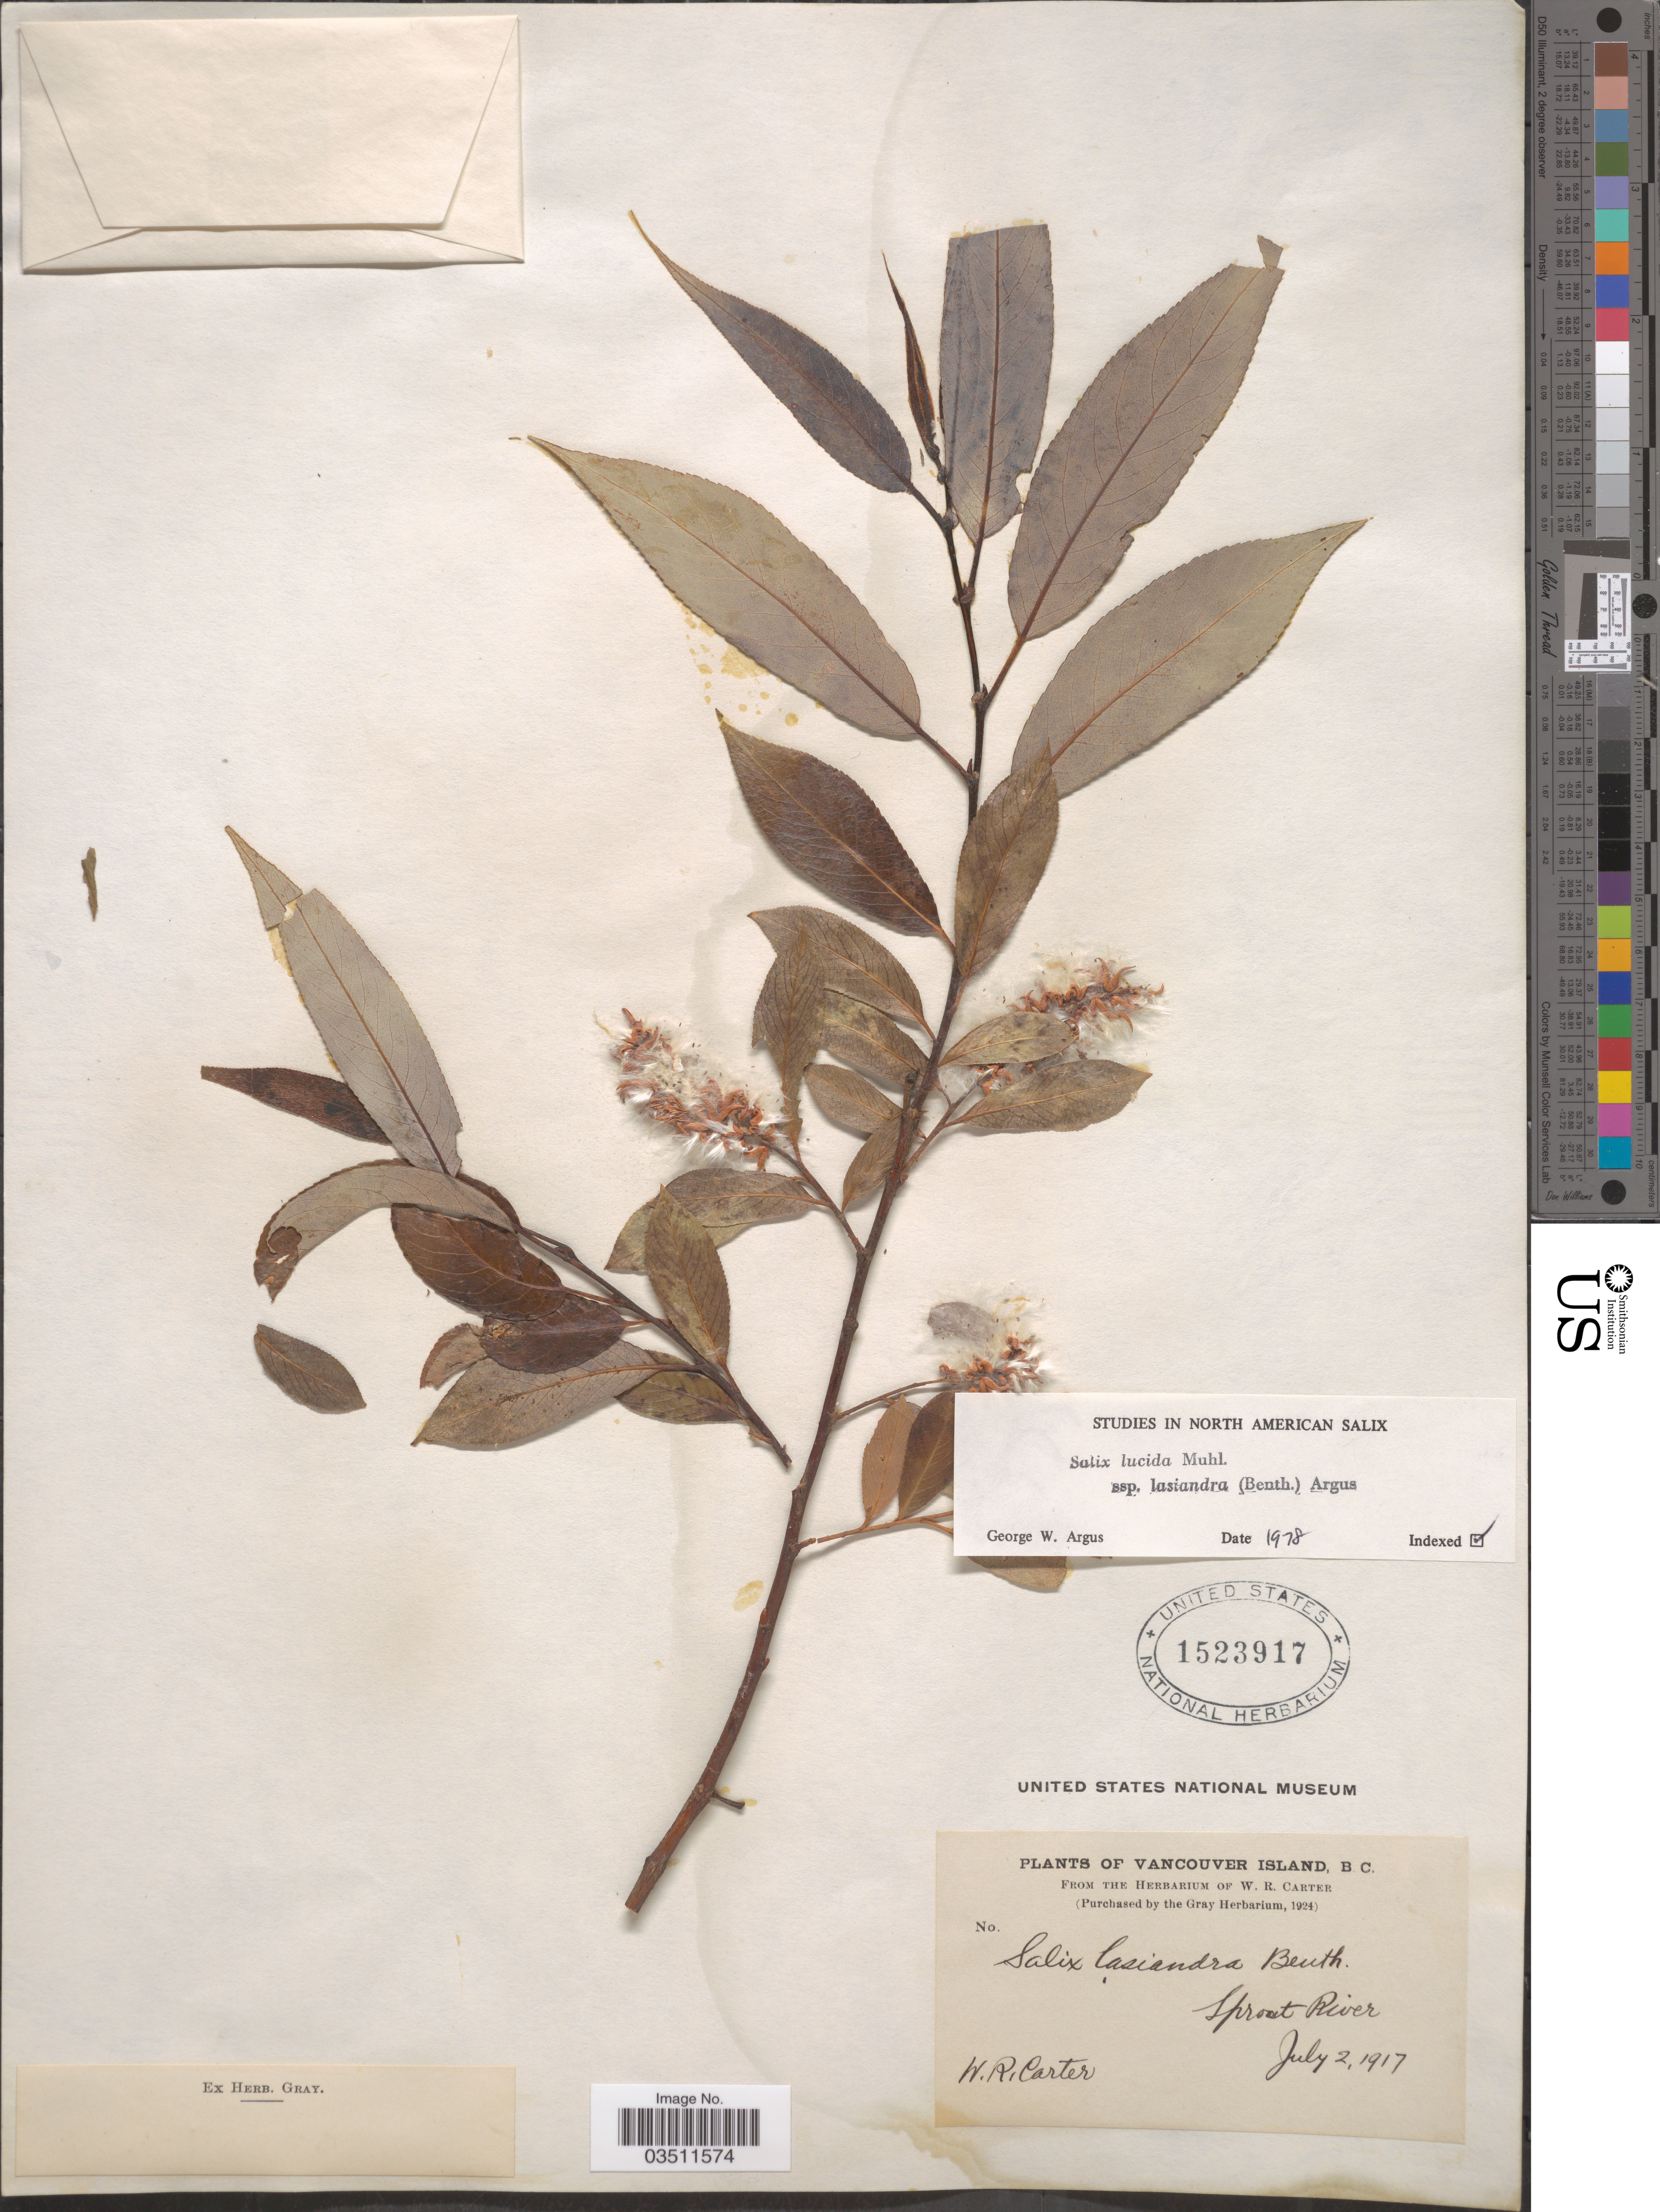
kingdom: Plantae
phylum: Tracheophyta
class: Magnoliopsida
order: Malpighiales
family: Salicaceae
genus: Salix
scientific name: Salix lucida subsp. lasiandra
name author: (Benth.) A.E. Murray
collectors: W. R. Carter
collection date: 1917-07-02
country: Canada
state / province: British Columbia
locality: Vancouver Island. Sprout River.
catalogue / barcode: US 1523917